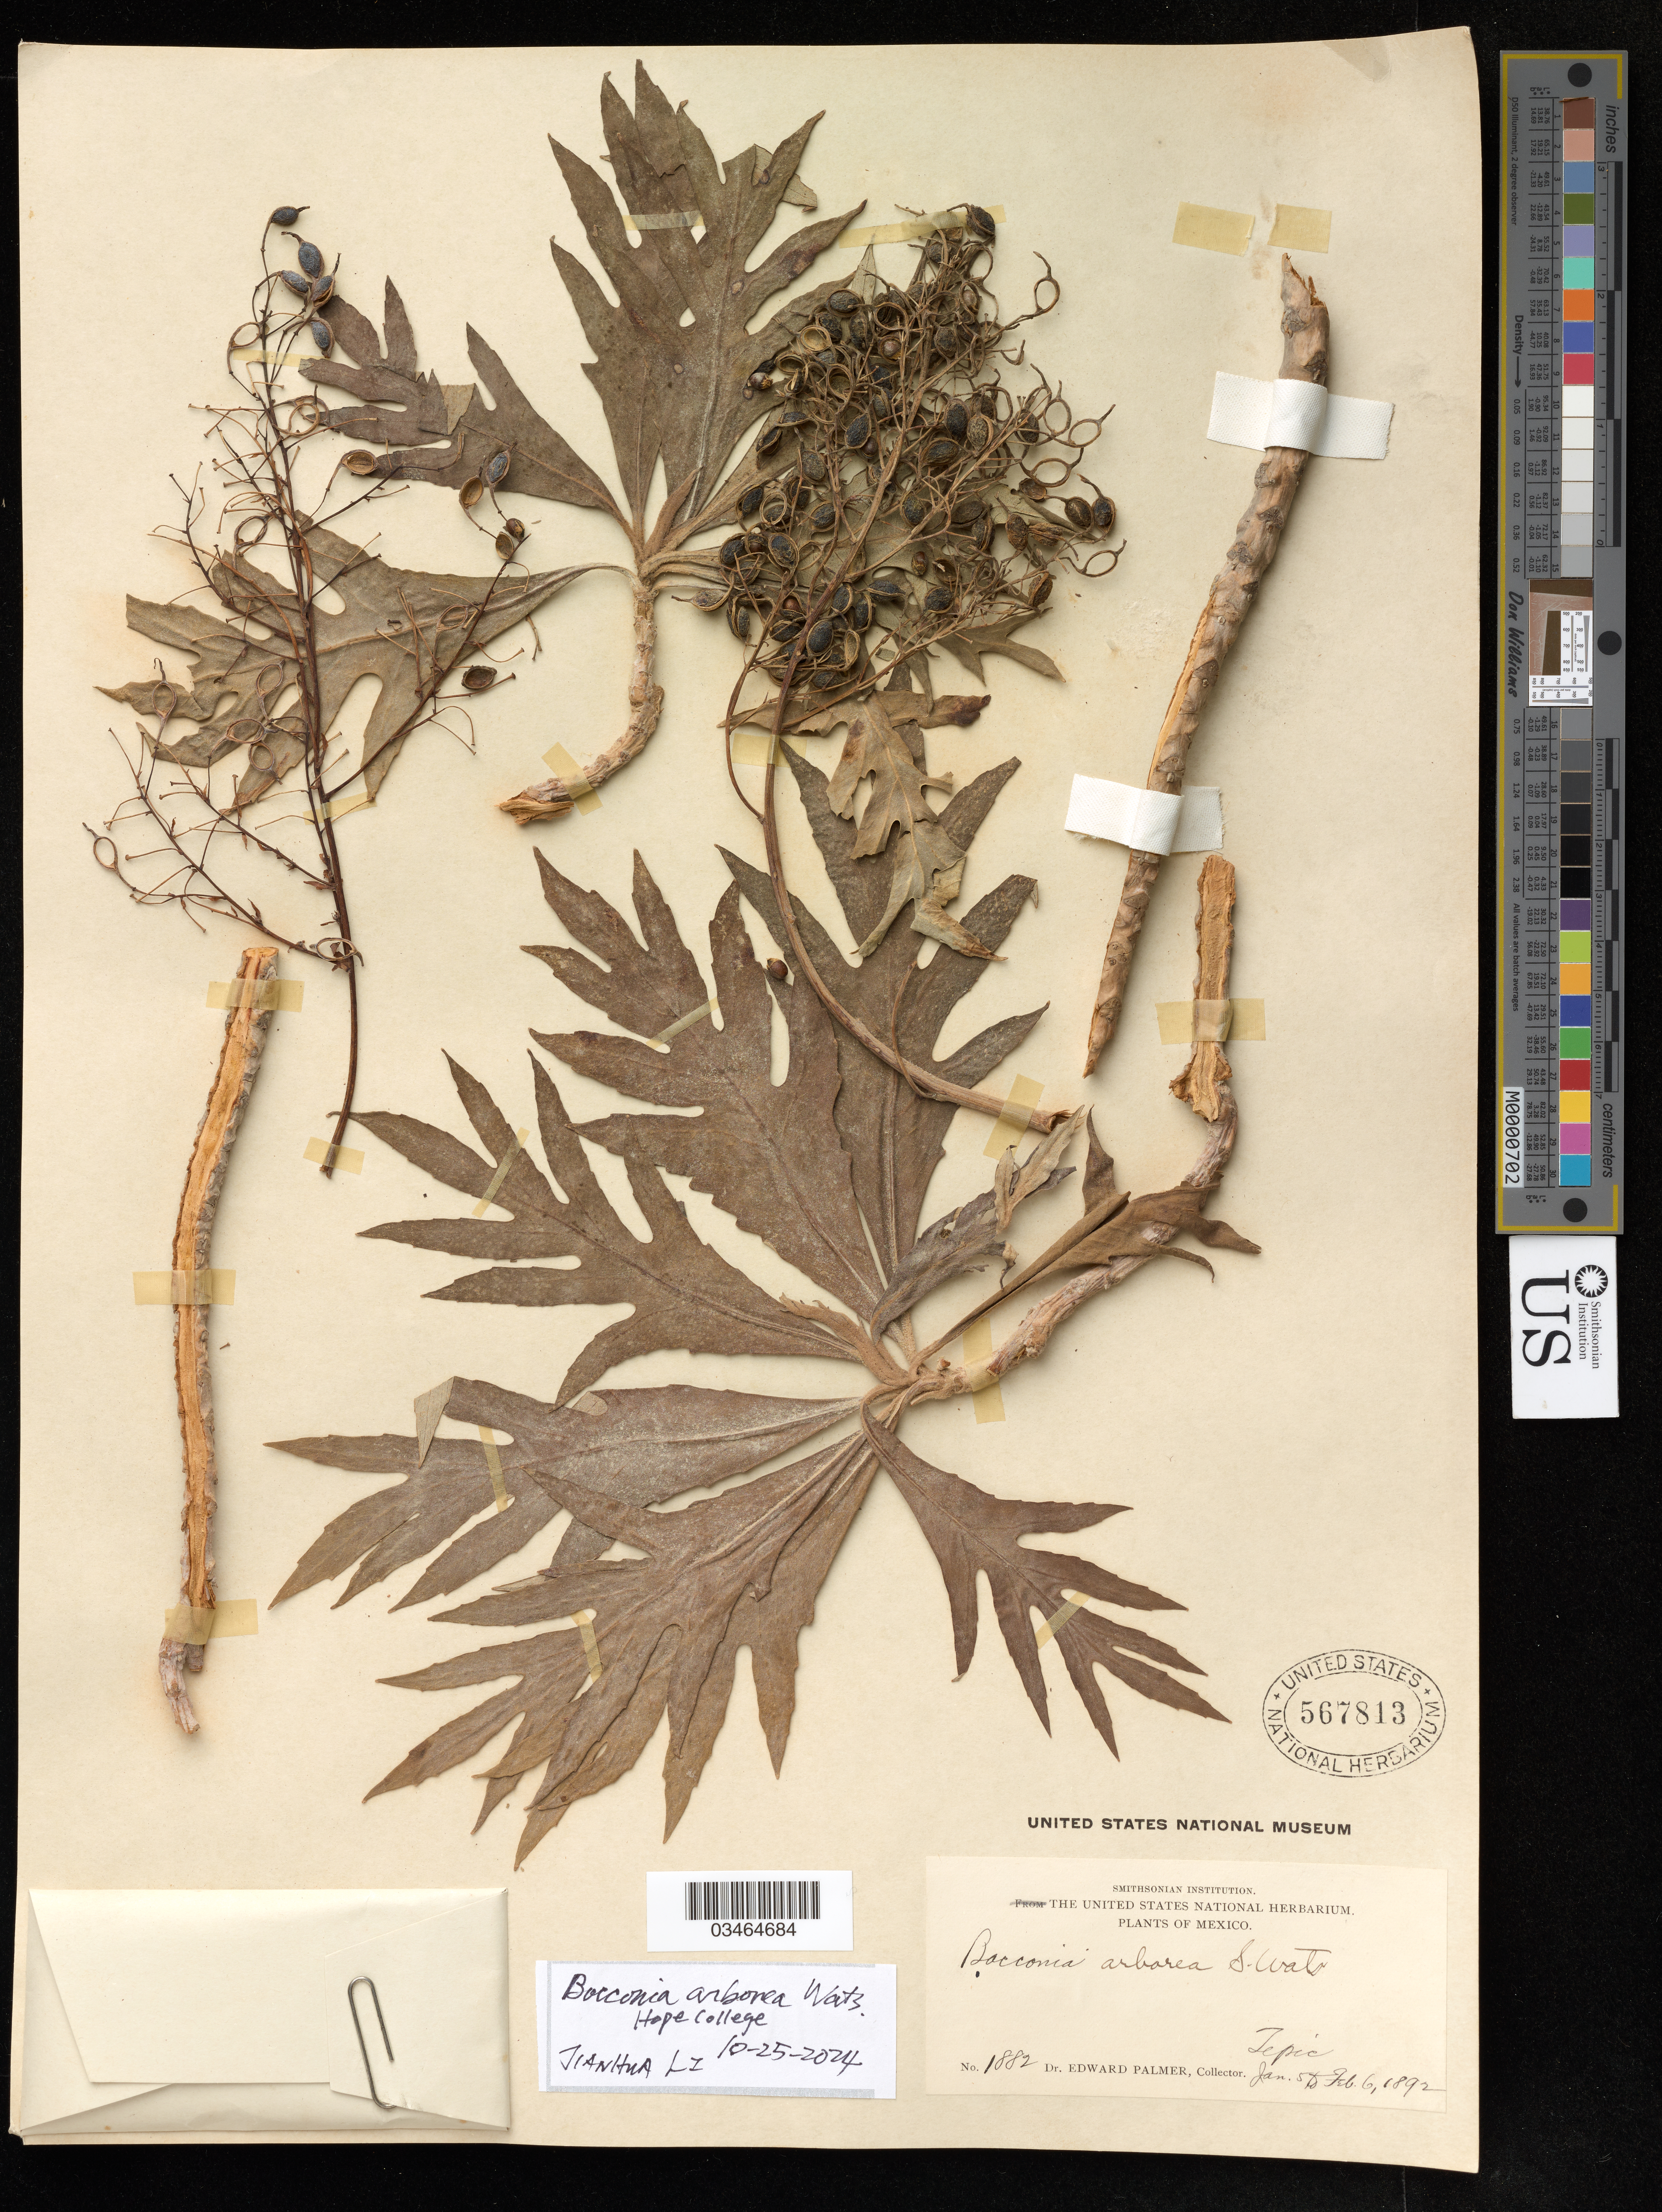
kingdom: Plantae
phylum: Tracheophyta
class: Magnoliopsida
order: Ranunculales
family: Papaveraceae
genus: Bocconia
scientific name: Bocconia arborea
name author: S. Watson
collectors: E. Palmer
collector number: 1882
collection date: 1892-01-05/1892-02-06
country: Mexico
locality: Tepíc.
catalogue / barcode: US 567813